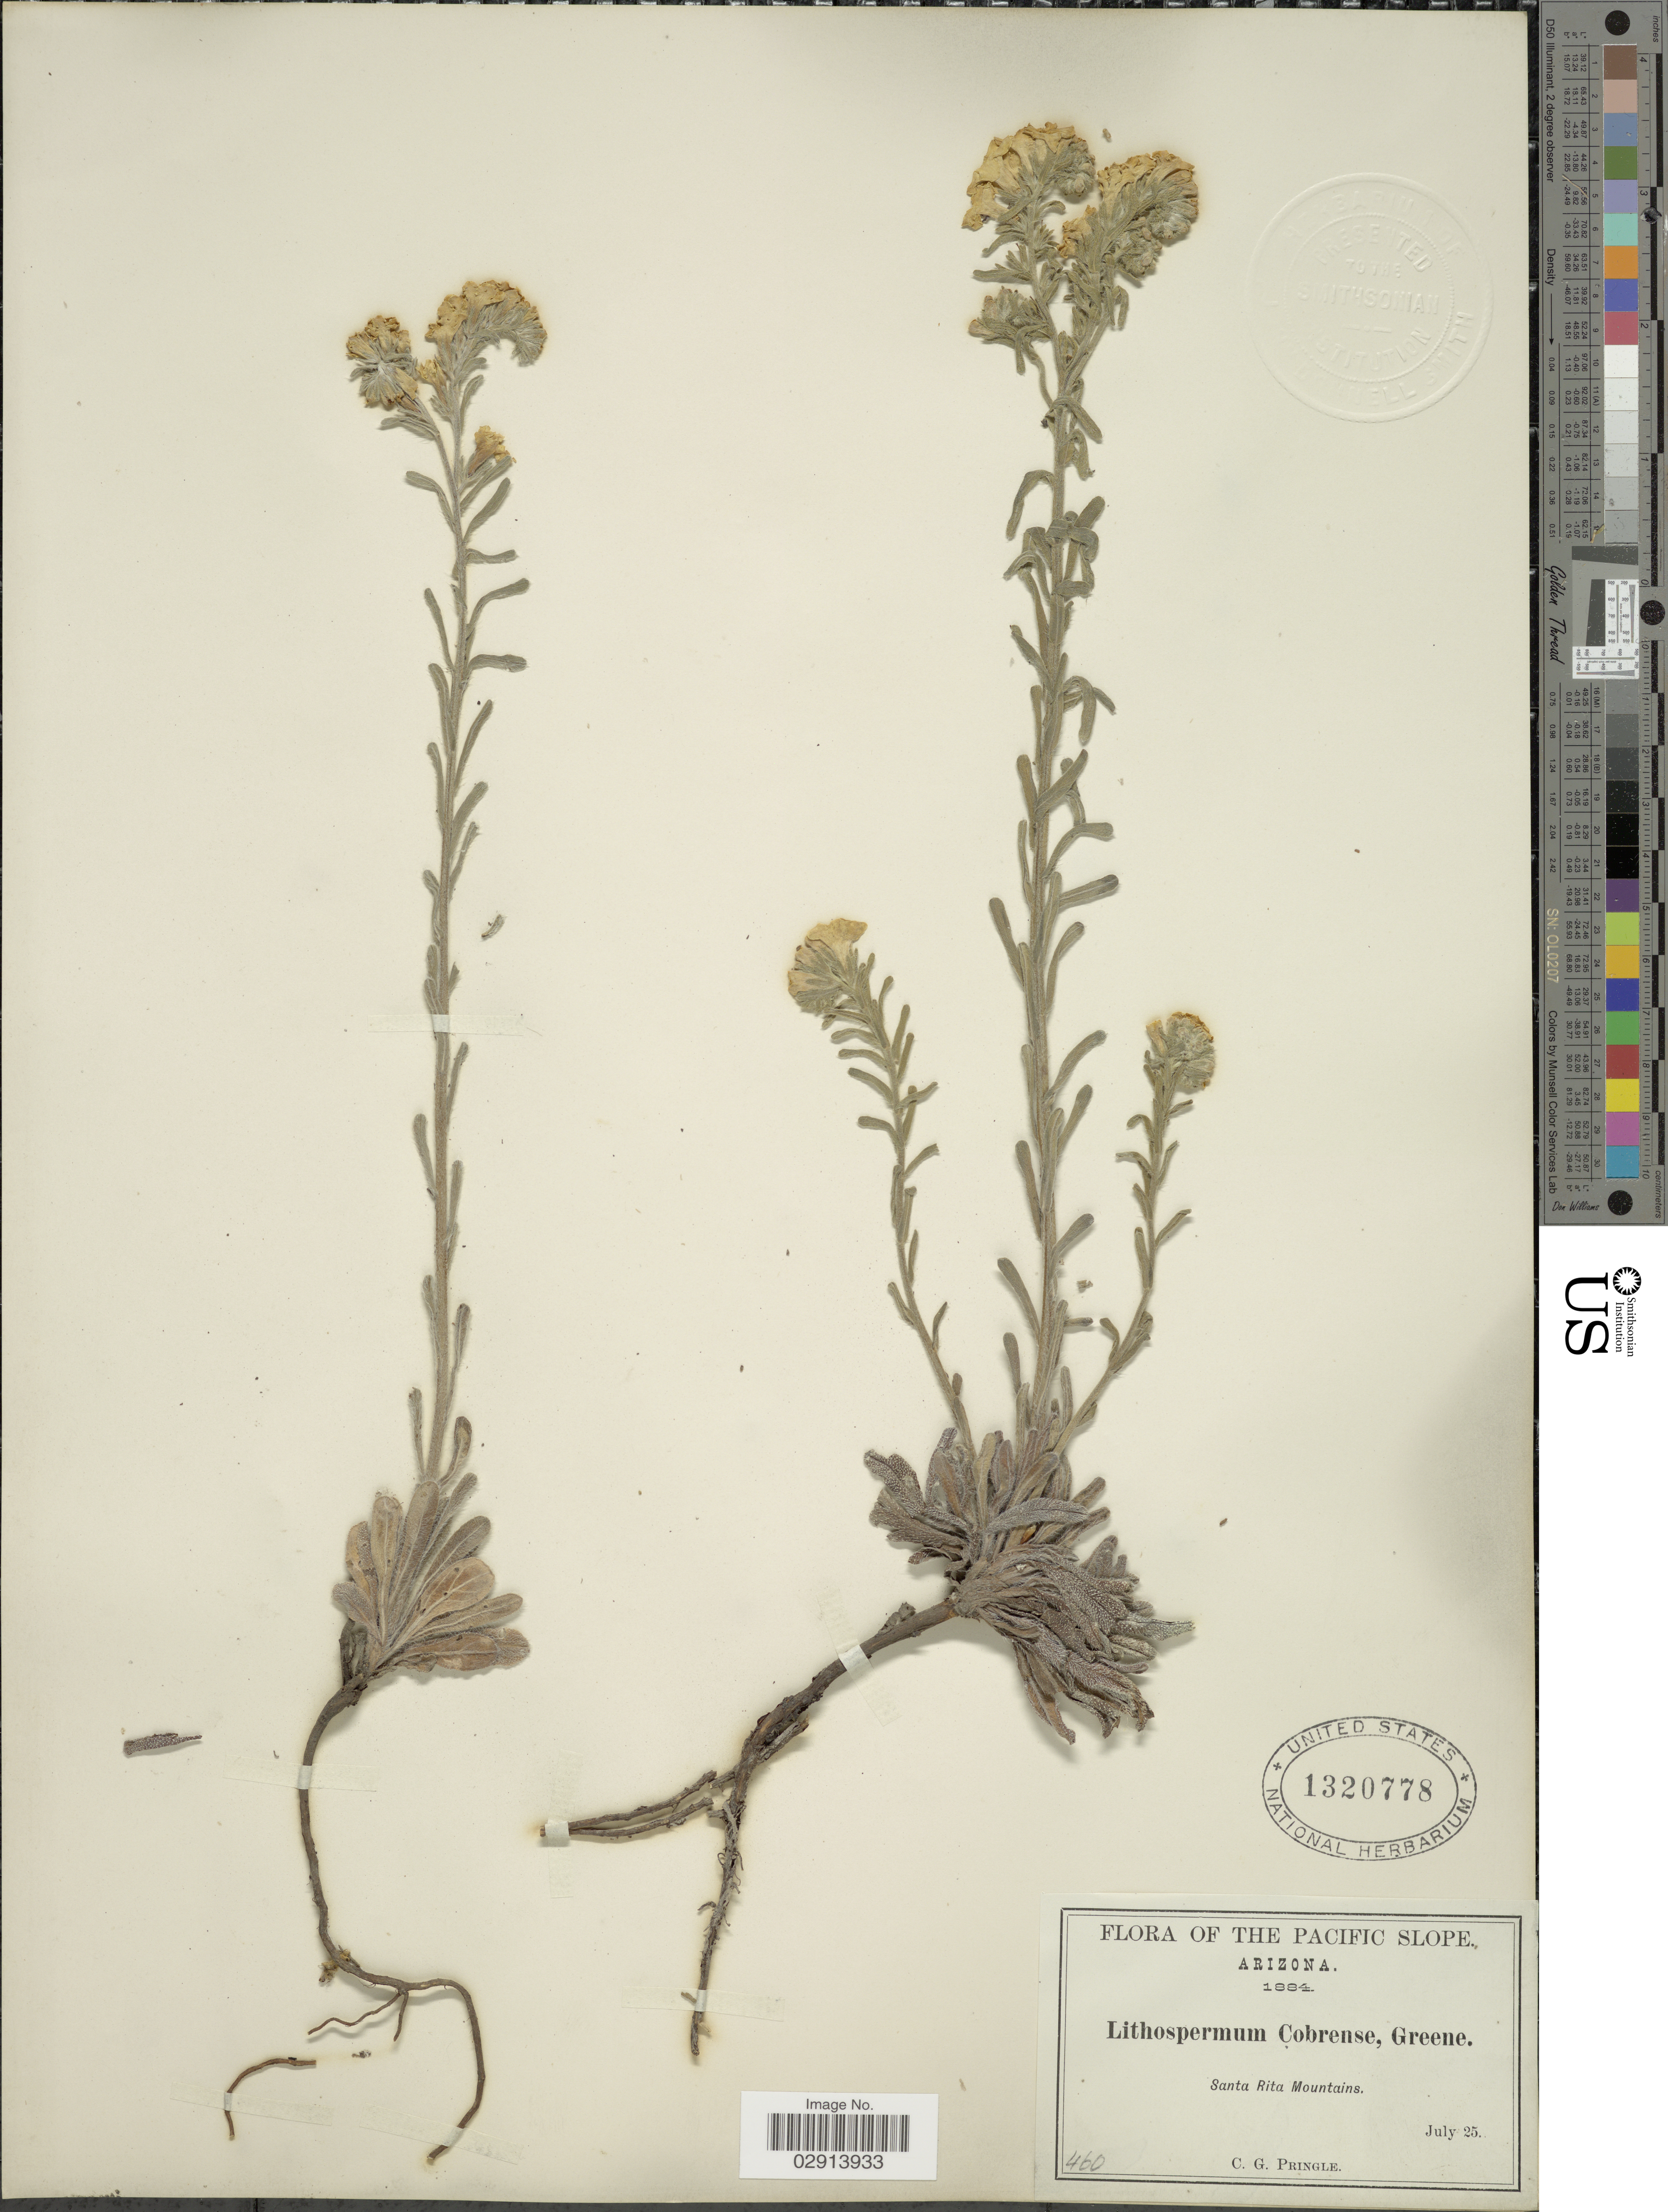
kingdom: Plantae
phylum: Tracheophyta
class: Magnoliopsida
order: Boraginales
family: Boraginaceae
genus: Lithospermum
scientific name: Lithospermum cobrense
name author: Greene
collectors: C. G. Pringle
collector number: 460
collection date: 1884-07-25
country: United States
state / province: Arizona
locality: Pacific Slope. Santa Rita Mountains.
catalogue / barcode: US 1320778